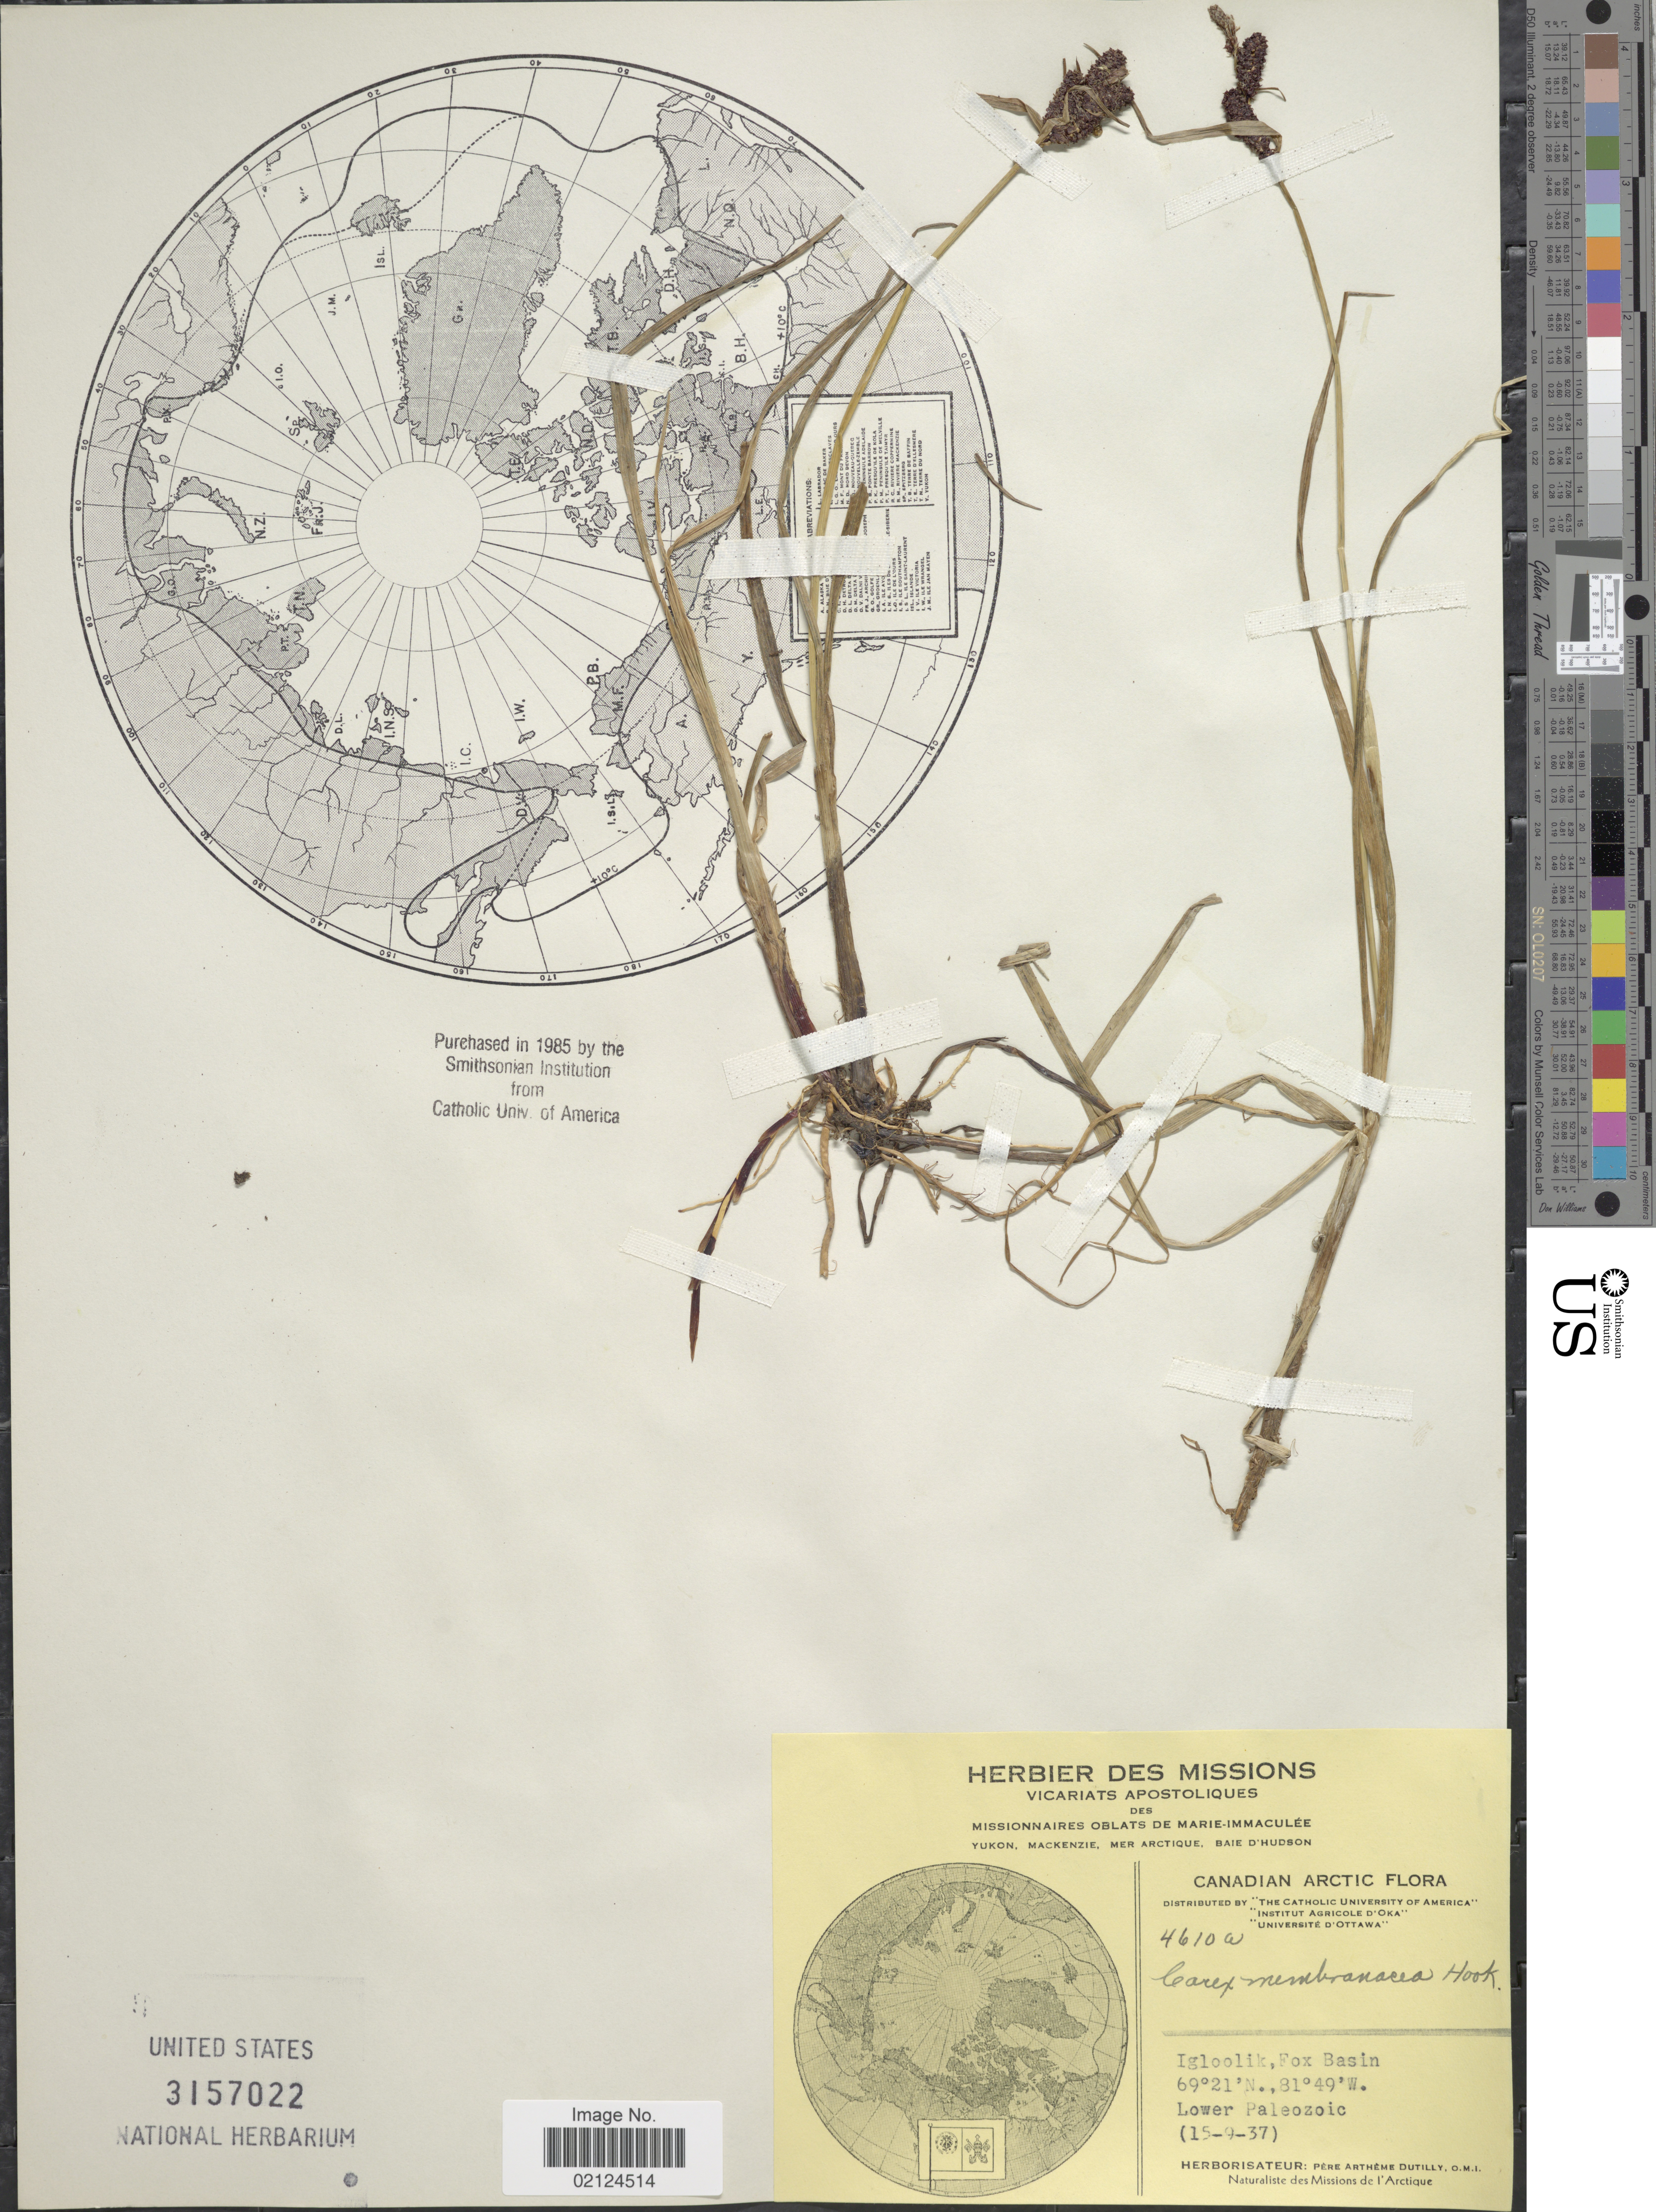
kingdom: Plantae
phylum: Tracheophyta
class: Liliopsida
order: Poales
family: Cyperaceae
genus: Carex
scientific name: Carex membranacea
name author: Hook.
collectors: A. Dutilly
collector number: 4610a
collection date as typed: Transcribed d/m/y: 15/9/37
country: Canada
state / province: Nunavut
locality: Arctic. Igloolik, Fox Basin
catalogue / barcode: US 3157022